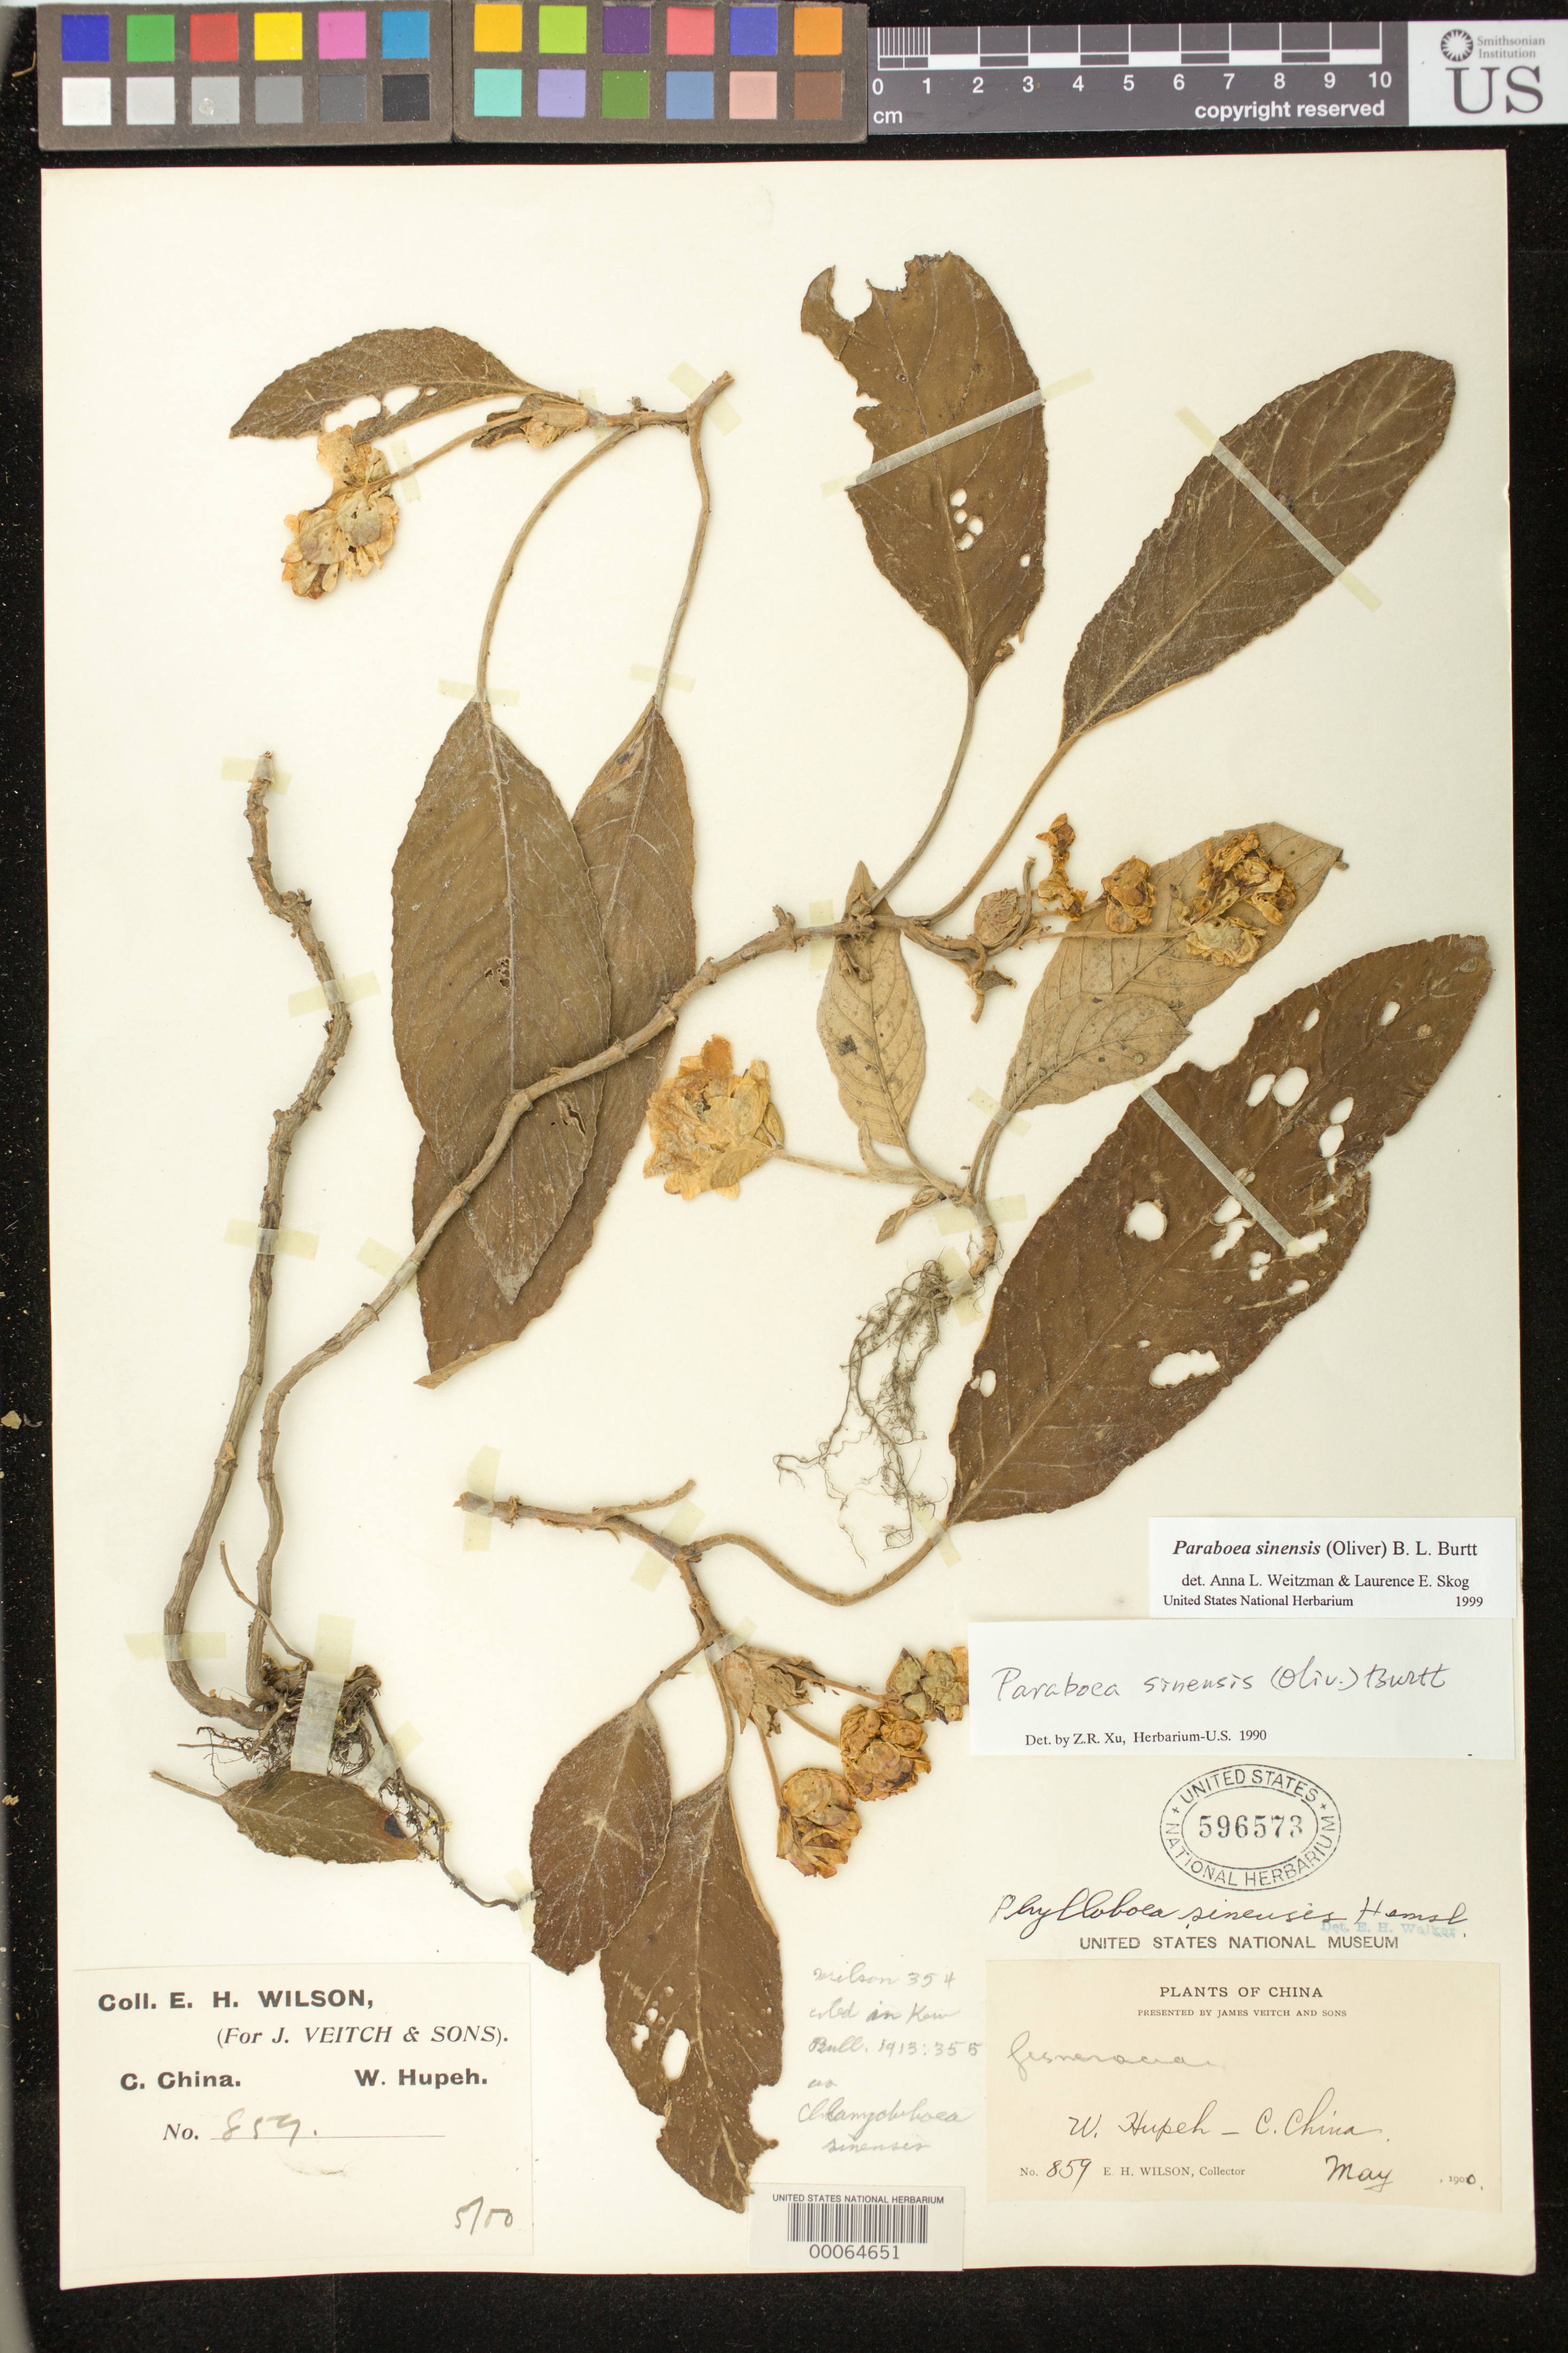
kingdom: Plantae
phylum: Tracheophyta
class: Magnoliopsida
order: Lamiales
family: Gesneriaceae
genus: Paraboea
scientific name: Paraboea sinensis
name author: (Oliv.) B.L. Burtt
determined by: Xu, Z. R.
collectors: E. H. Wilson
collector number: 859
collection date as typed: May 1900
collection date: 1900-05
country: China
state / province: Hubei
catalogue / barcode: US 596573